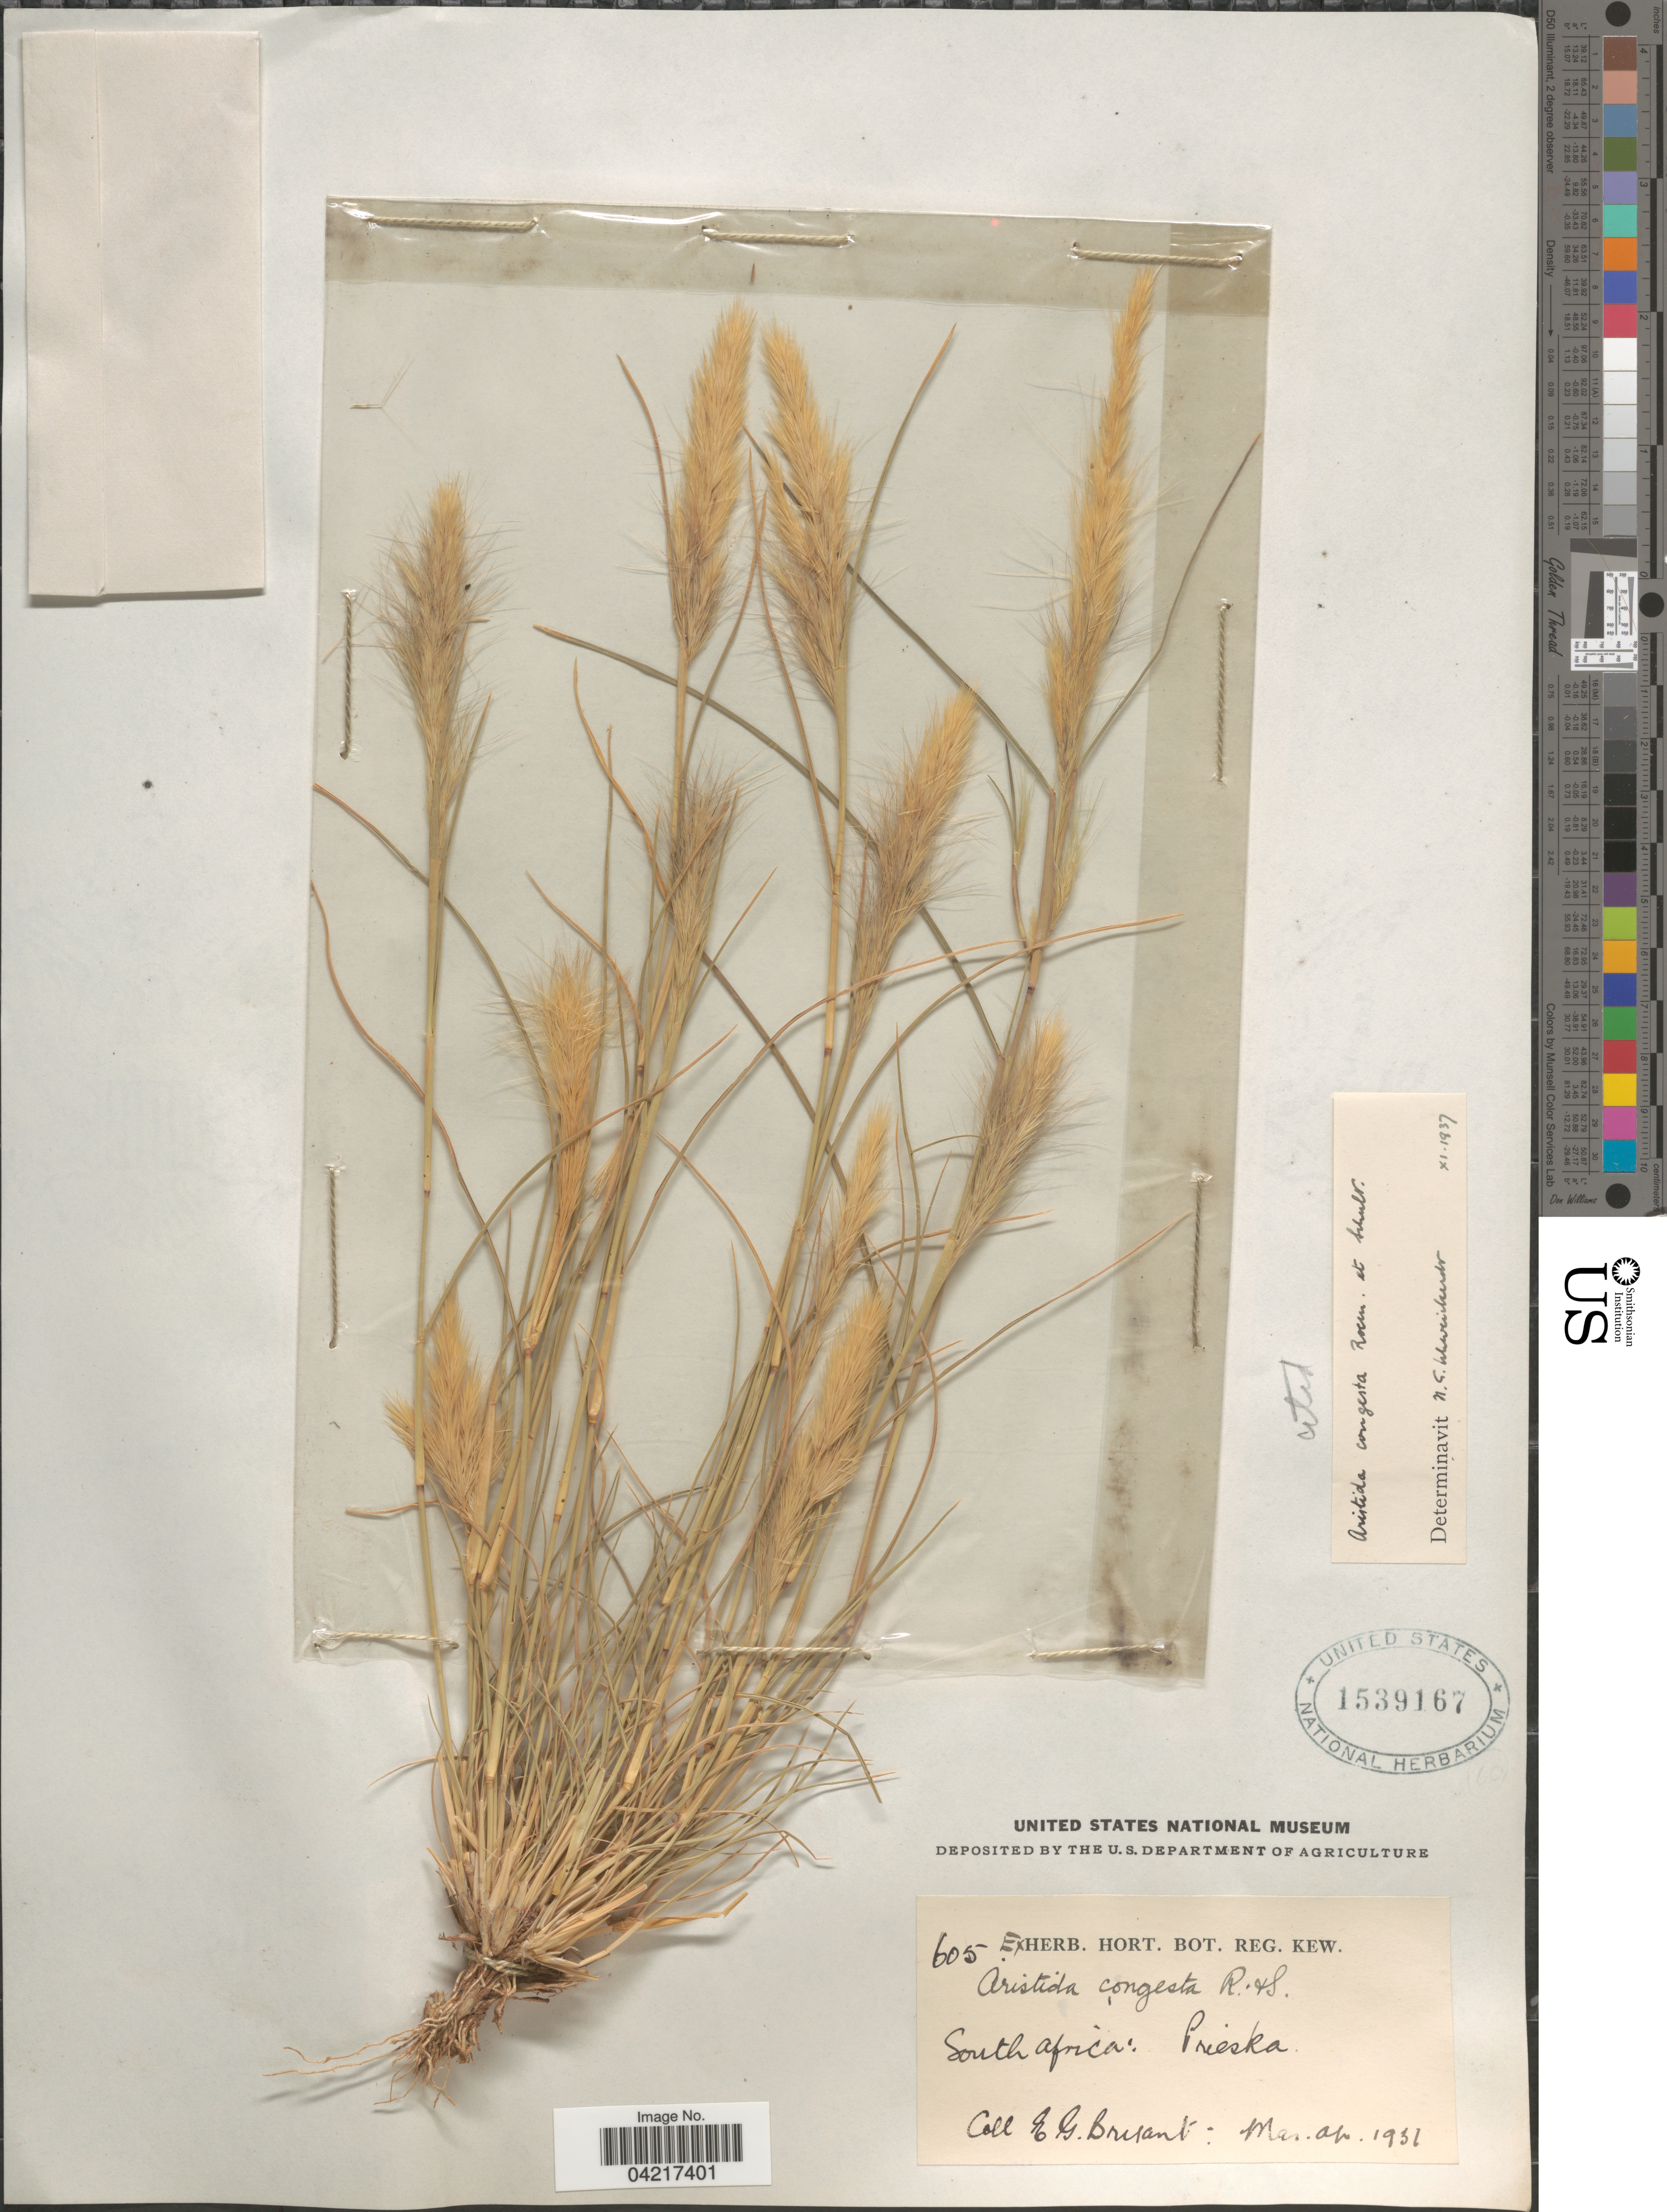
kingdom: Plantae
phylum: Tracheophyta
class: Liliopsida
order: Poales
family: Poaceae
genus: Aristida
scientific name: Aristida congesta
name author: Roem. & Schult.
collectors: E. Bryant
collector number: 605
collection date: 1931-03/1931-04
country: South Africa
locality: Prieska.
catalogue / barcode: US 1539167